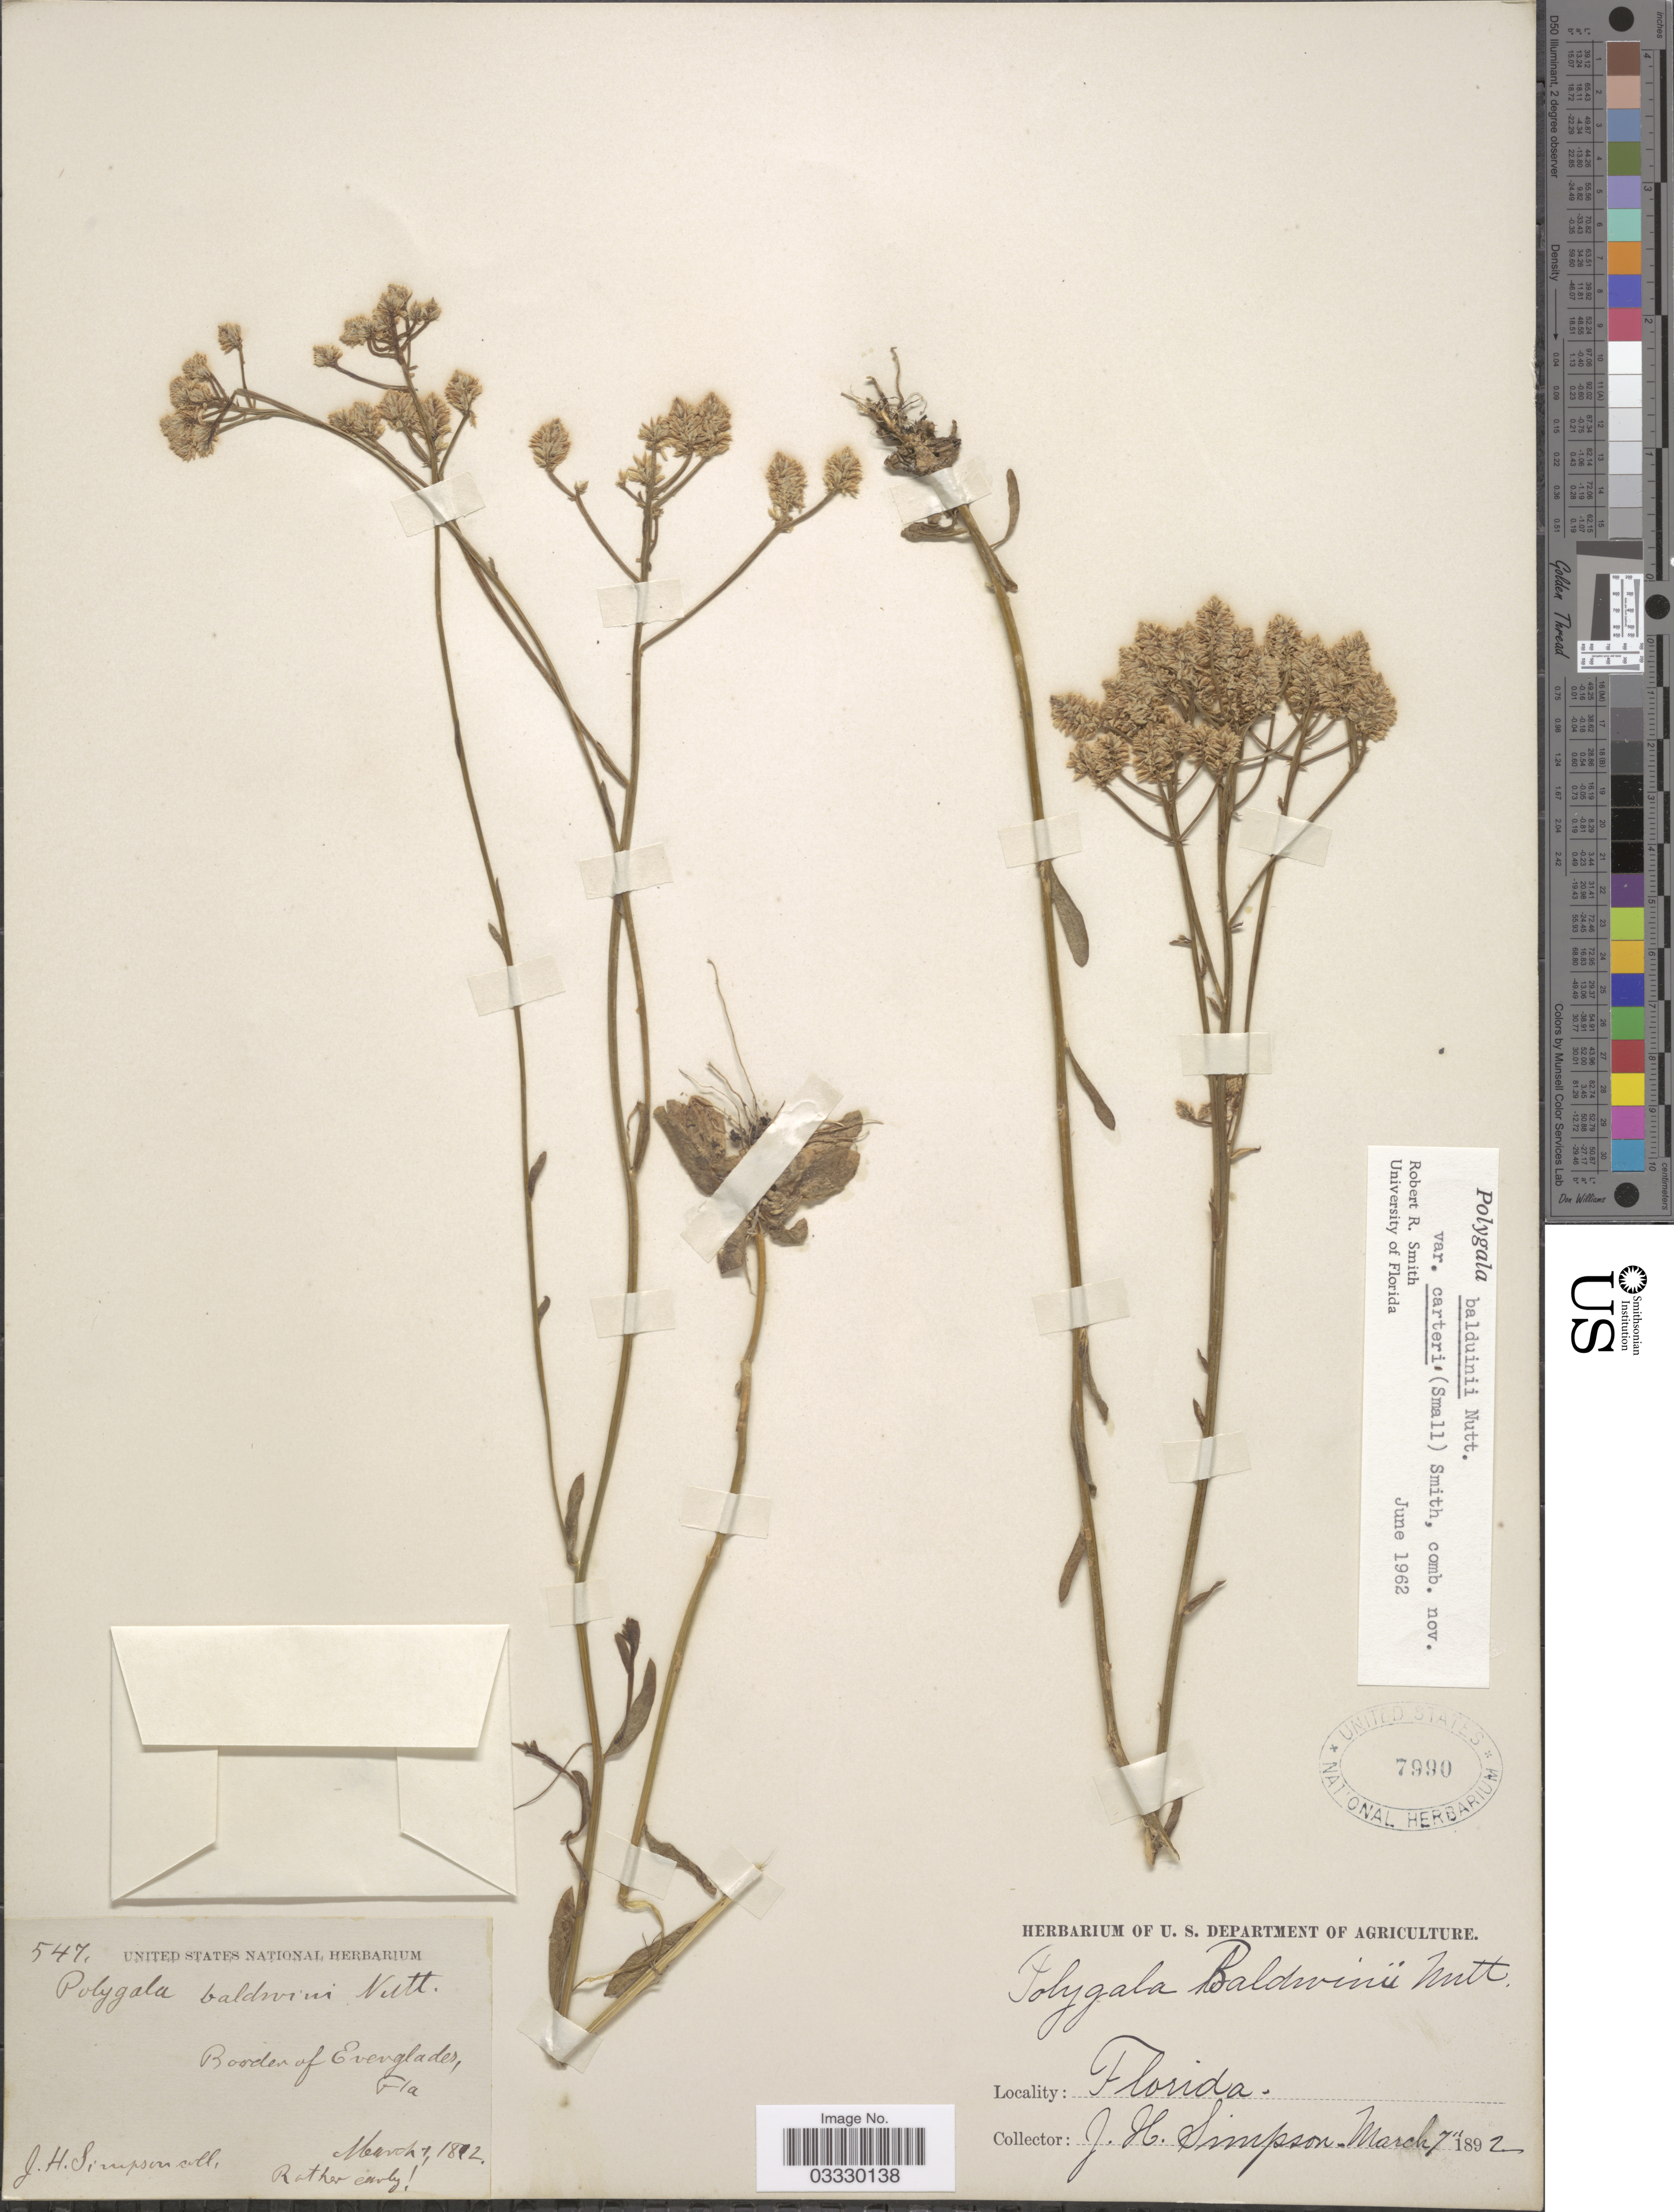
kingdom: Plantae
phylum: Tracheophyta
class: Magnoliopsida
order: Fabales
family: Polygalaceae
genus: Polygala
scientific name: Polygala balduinii var. carteri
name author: (Small) R.R. Sm. & D.B. Ward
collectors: J. H. Simpson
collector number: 547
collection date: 1892-03-07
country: United States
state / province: Florida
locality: Border of Everglades.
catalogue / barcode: US 7990